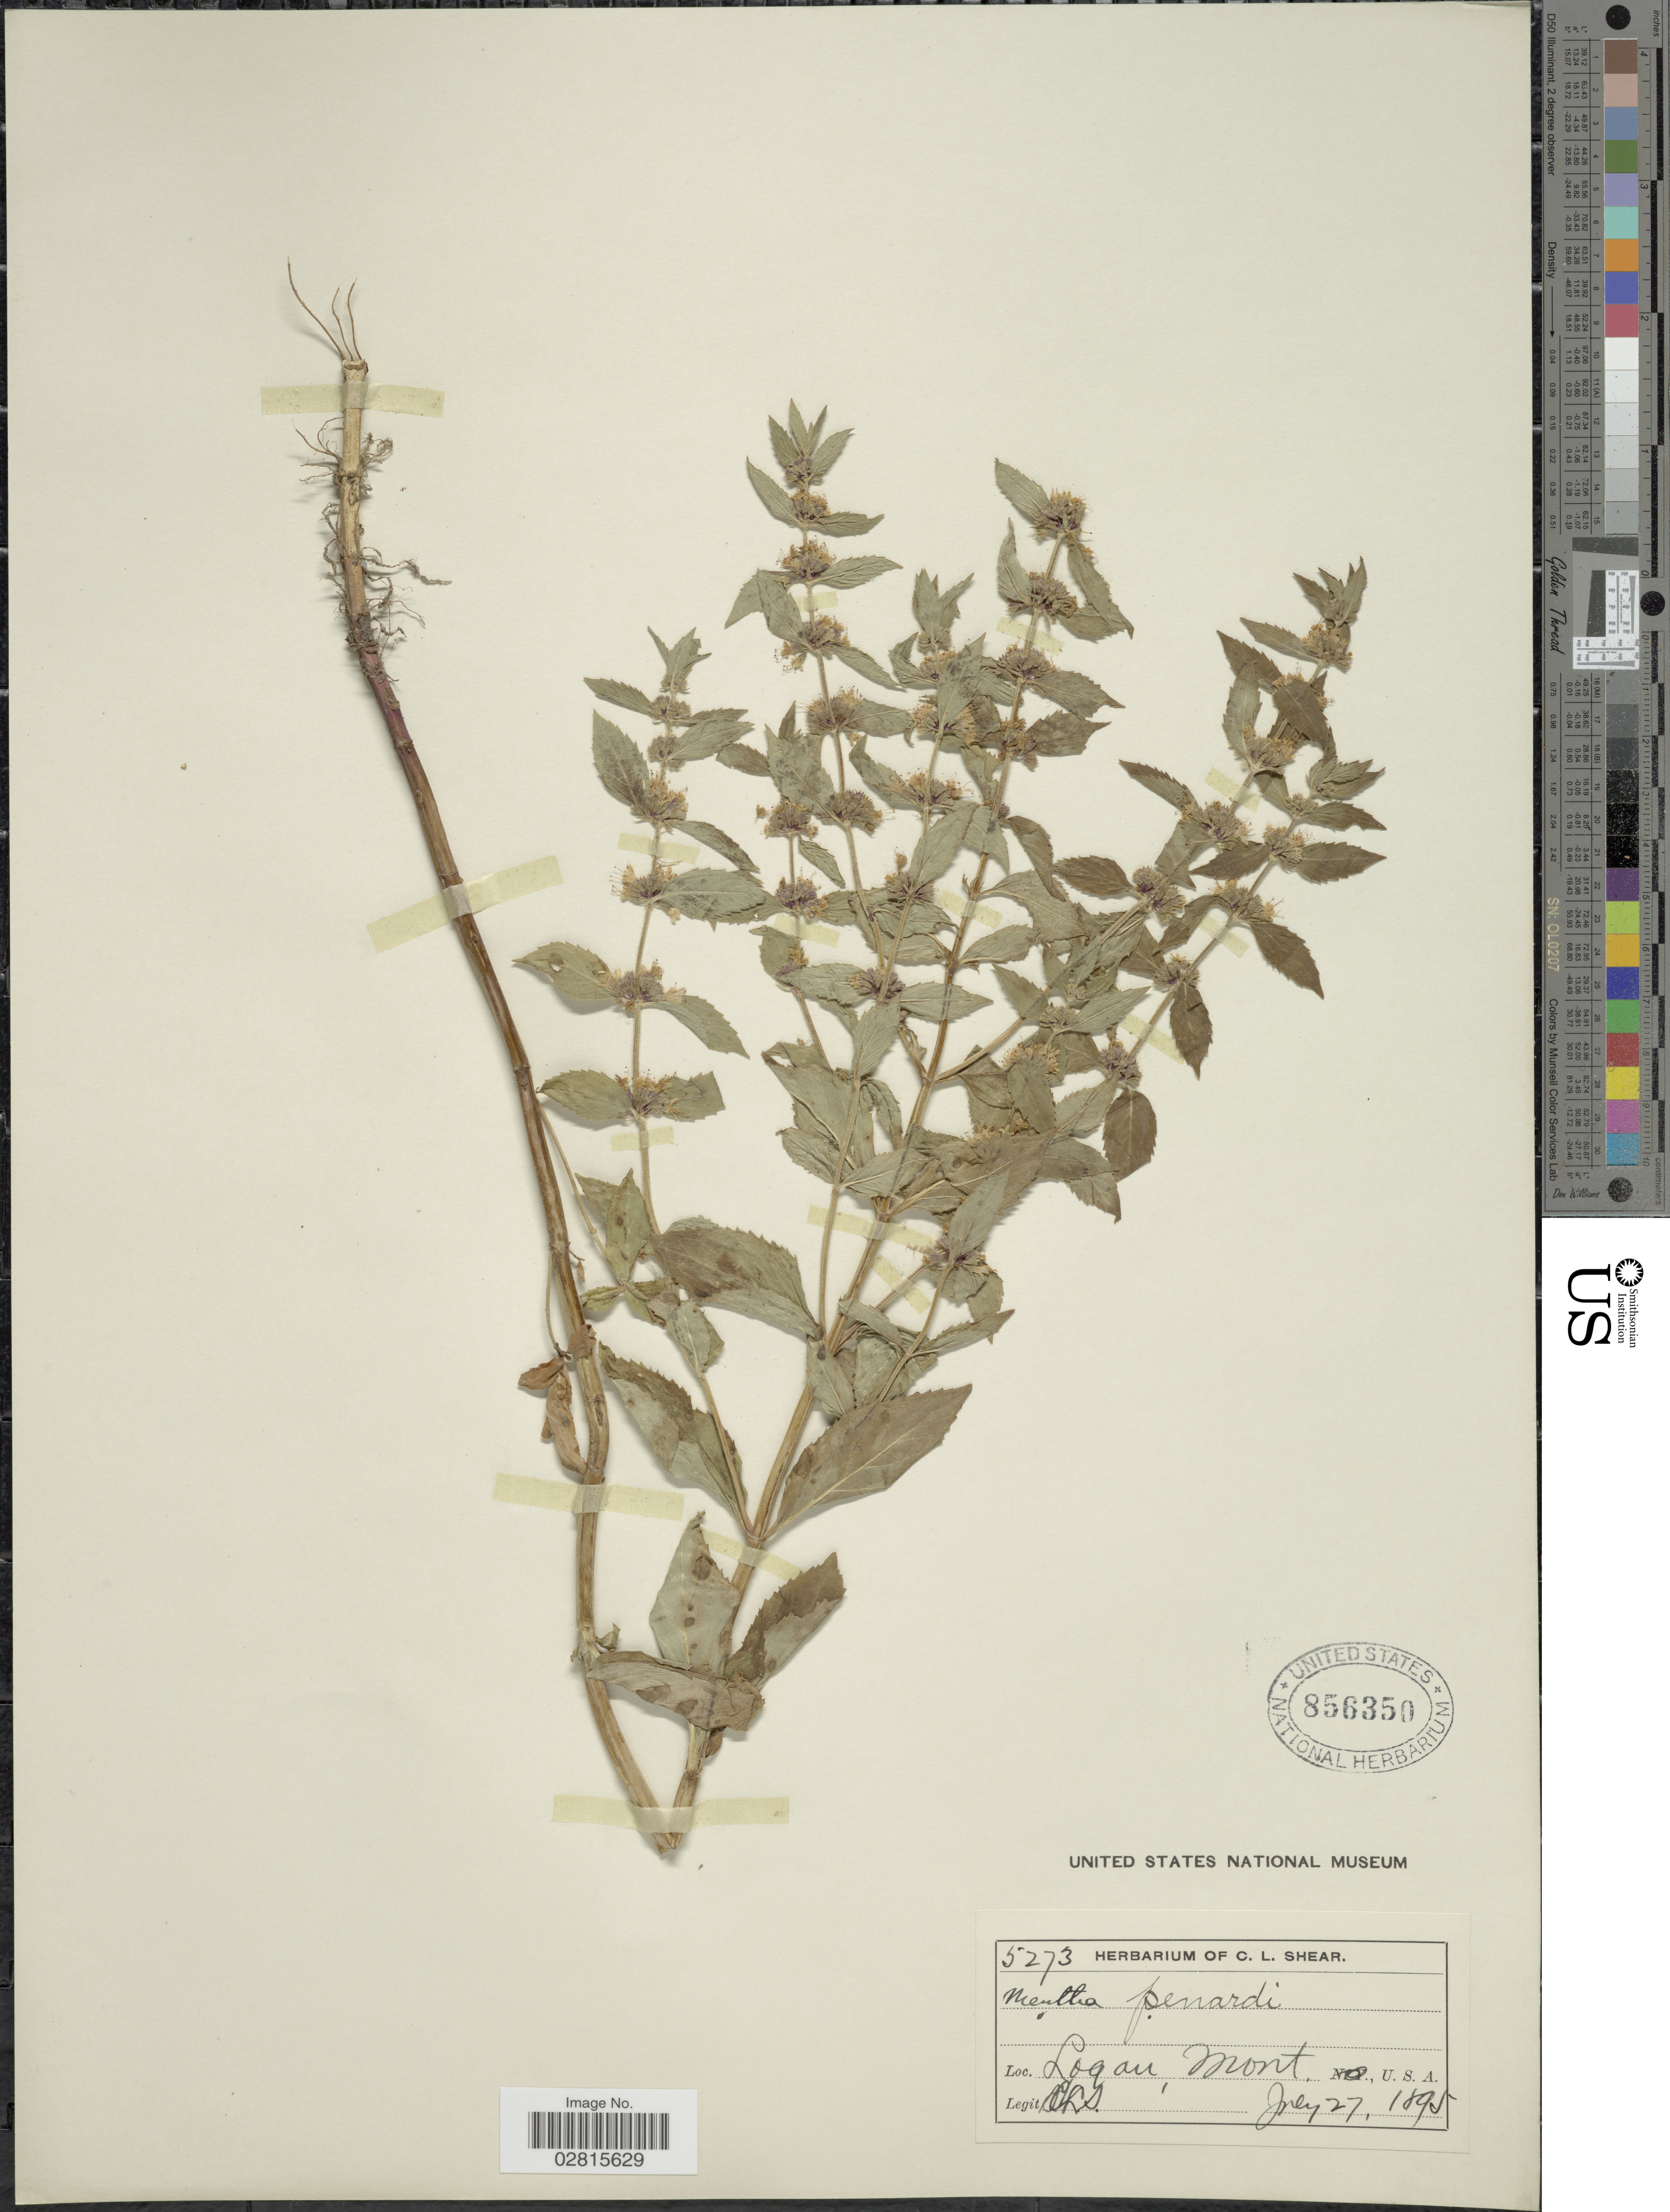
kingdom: Plantae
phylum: Tracheophyta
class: Magnoliopsida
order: Lamiales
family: Lamiaceae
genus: Mentha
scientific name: Mentha penardii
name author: (Briq.) Rydb.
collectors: C. L. Shear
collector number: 5273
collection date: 1895-07-27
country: United States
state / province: Montana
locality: Logan, Mont., U.S.A.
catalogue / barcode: US 856350